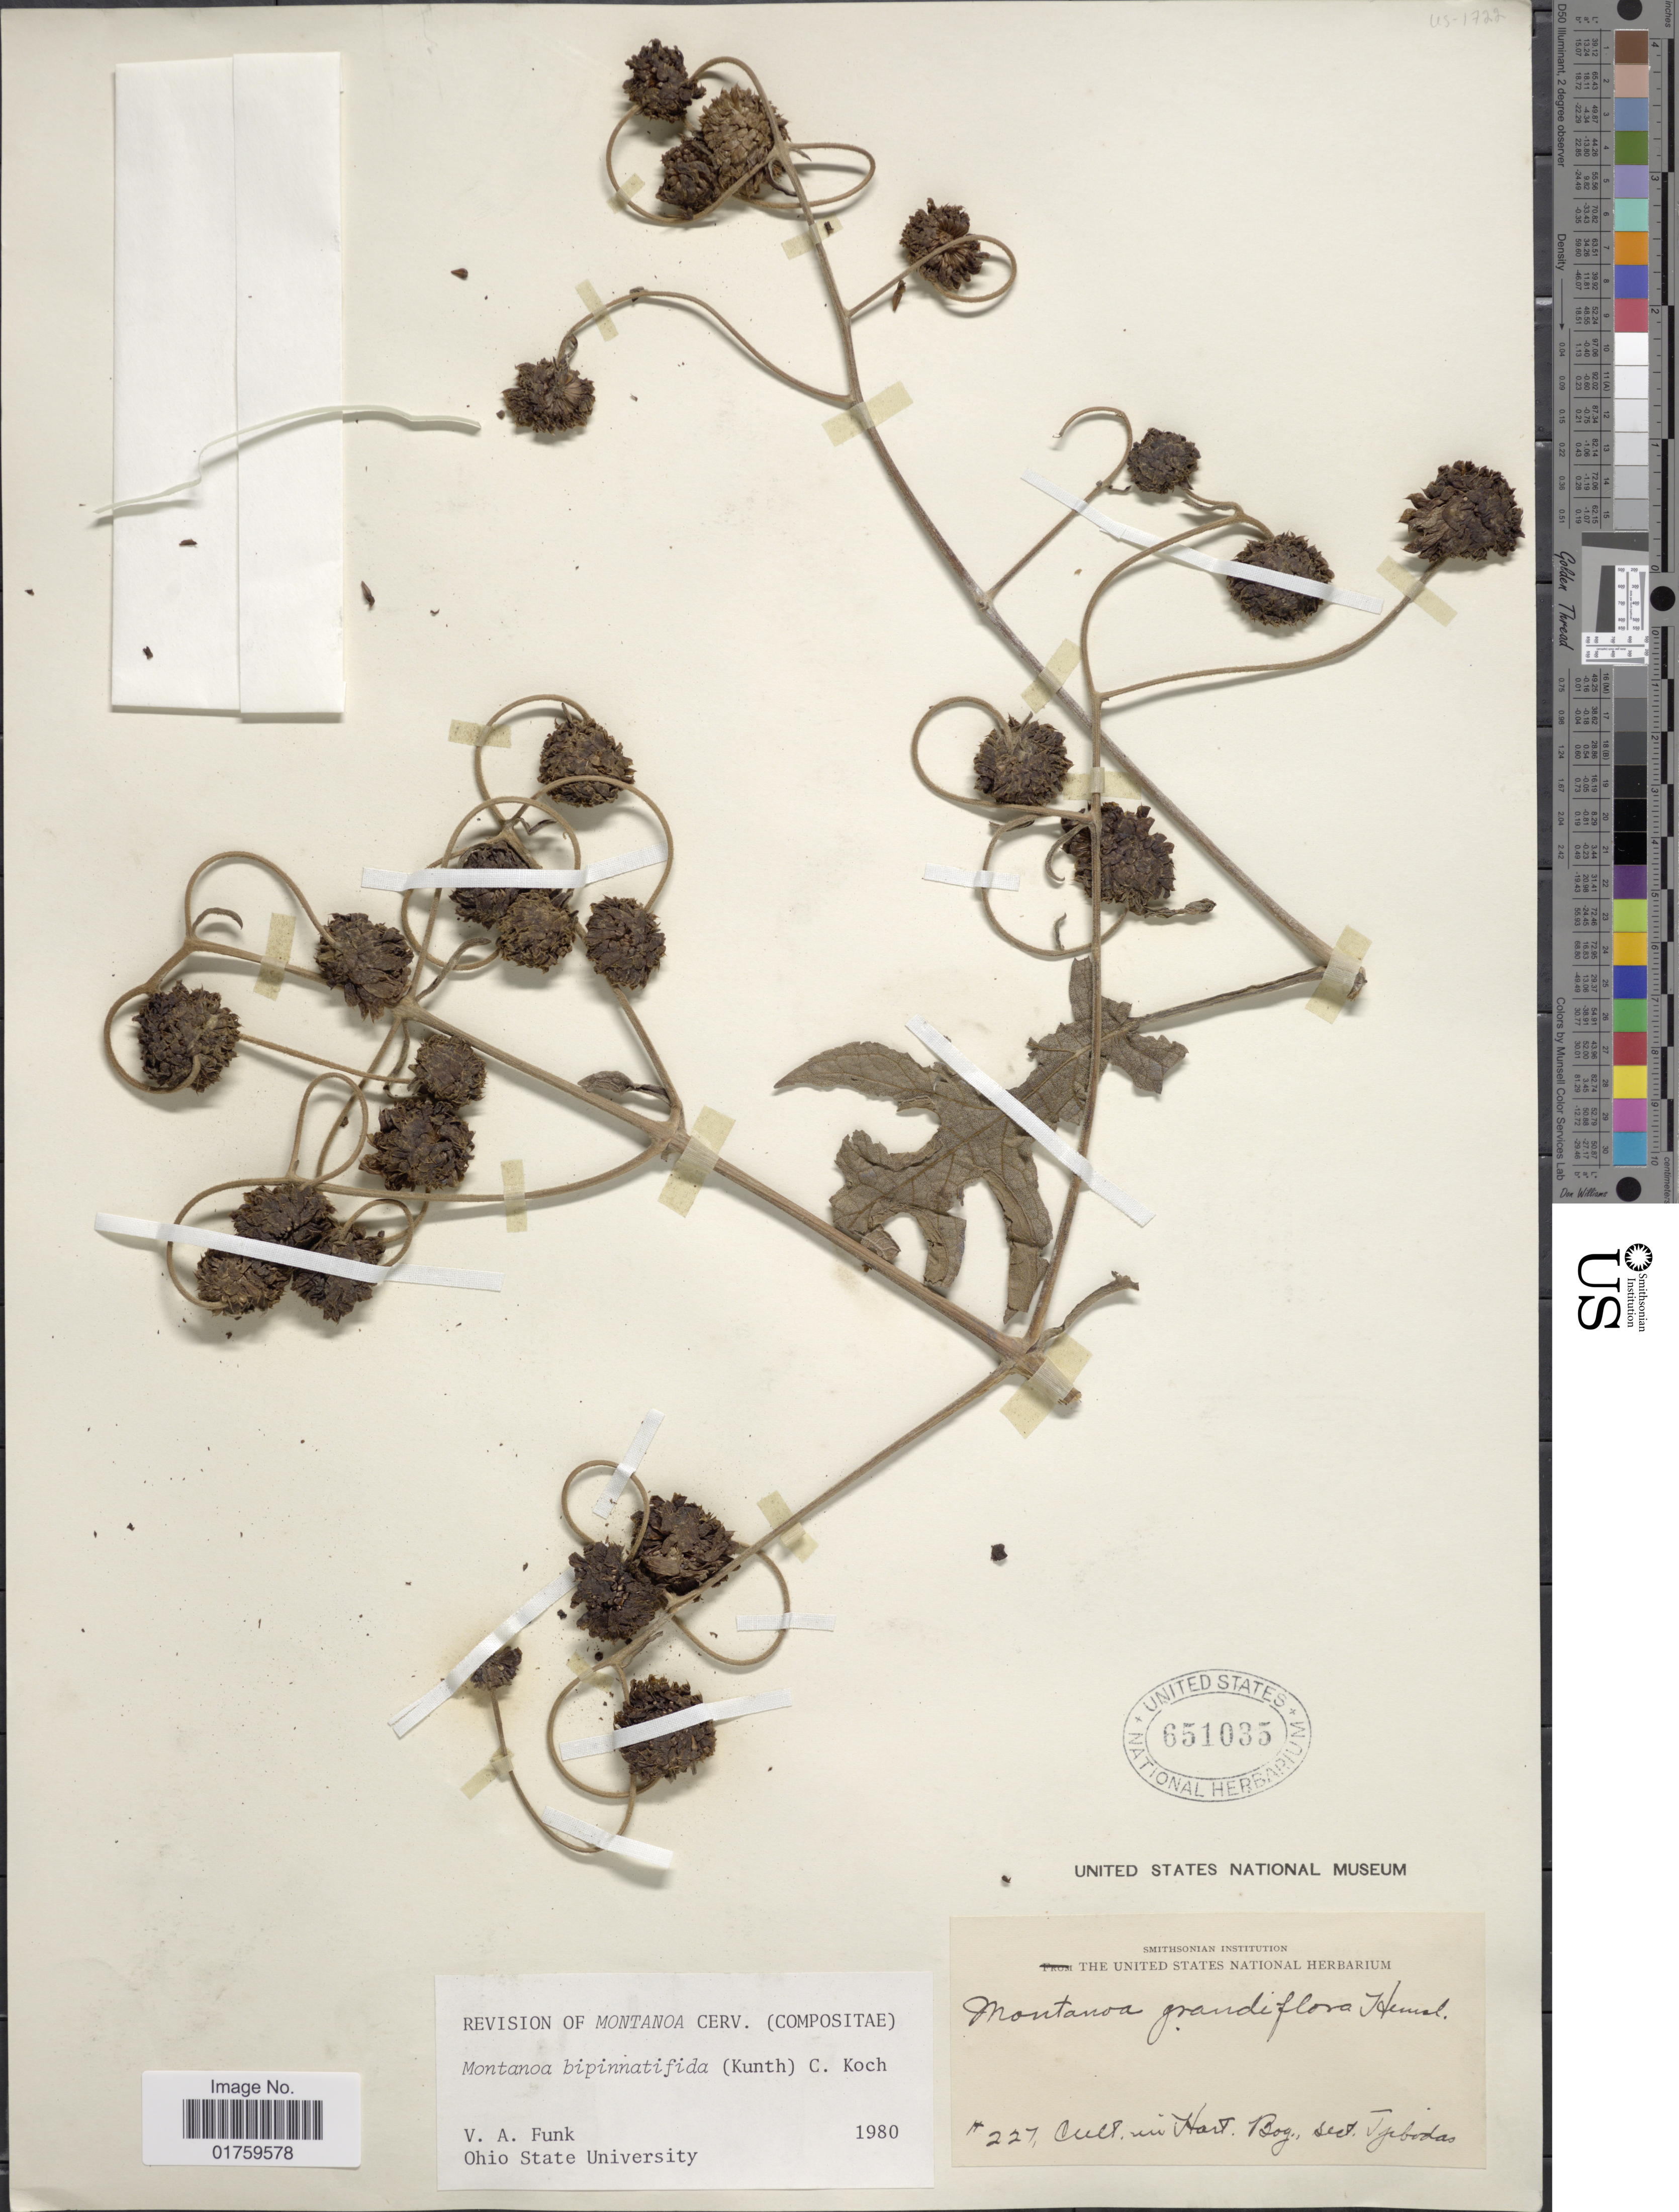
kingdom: Plantae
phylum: Tracheophyta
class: Magnoliopsida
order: Asterales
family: Asteraceae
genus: Montanoa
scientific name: Montanoa bipinnatifida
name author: (Kunth) C. Koch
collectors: ex herb. United States National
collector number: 227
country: Indonesia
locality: Cult in Hort. Bog., Sect. Tjibodas.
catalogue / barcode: US 651035